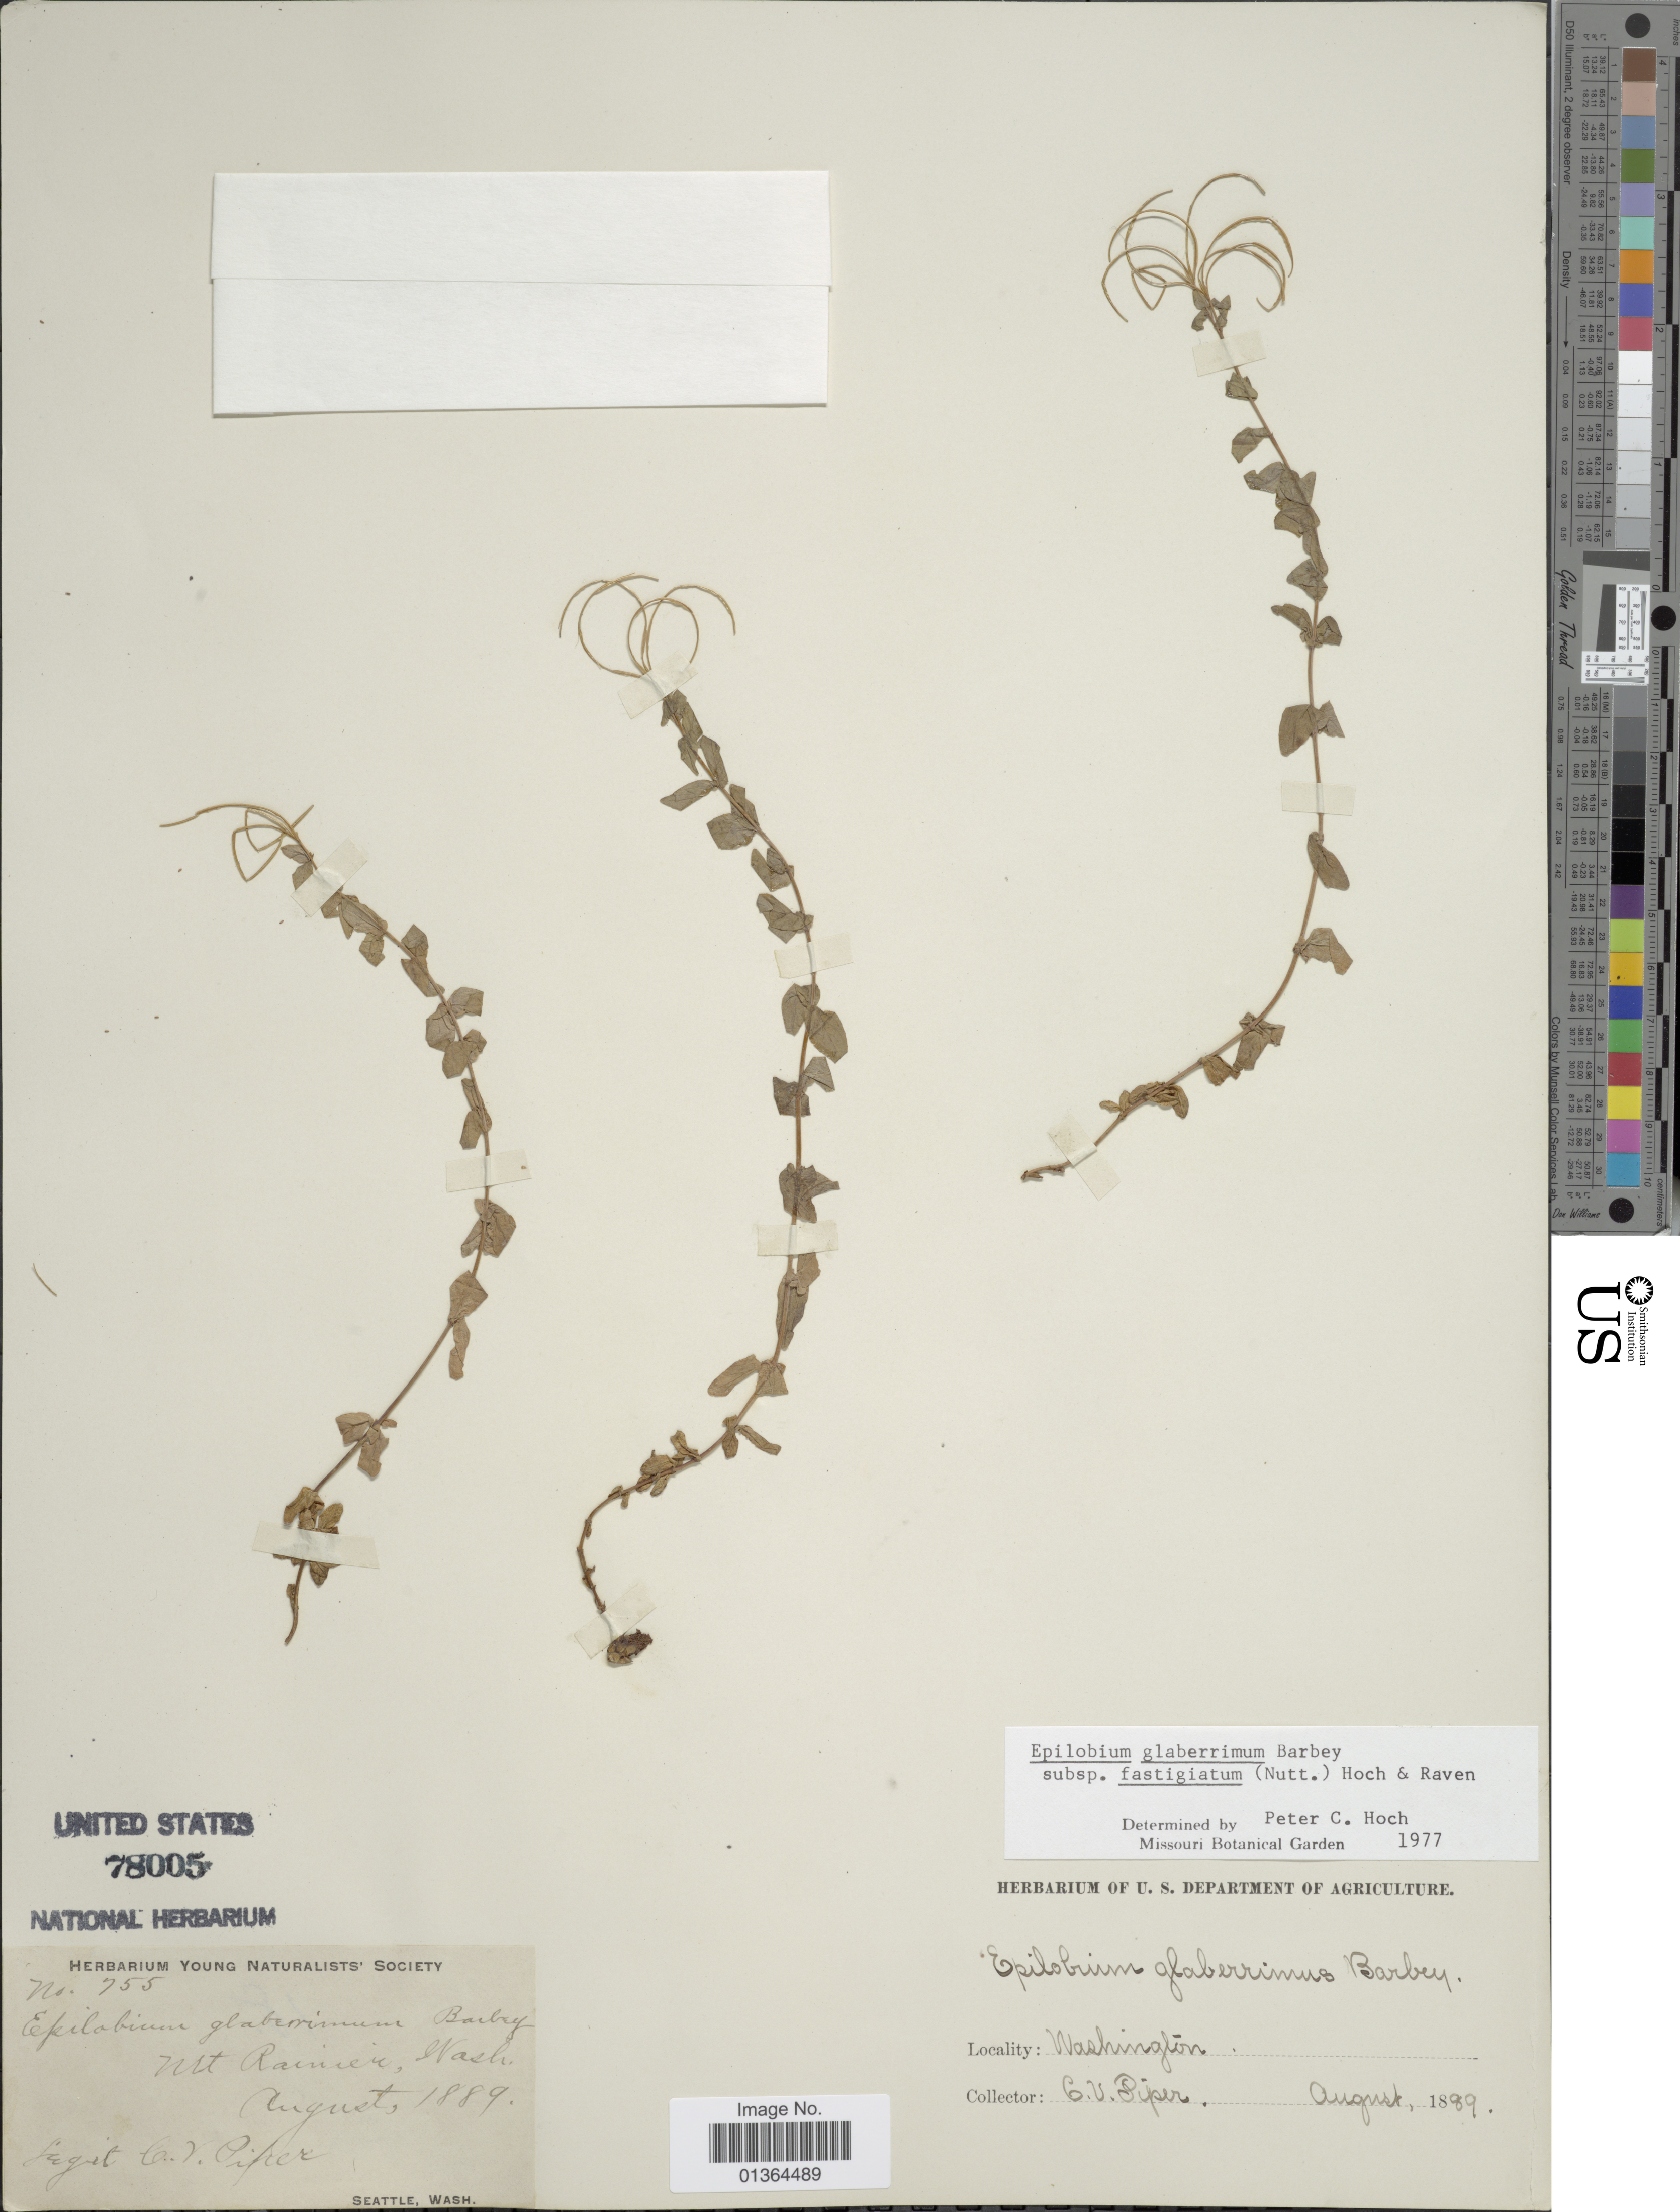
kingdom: Plantae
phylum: Tracheophyta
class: Magnoliopsida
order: Myrtales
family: Onagraceae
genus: Epilobium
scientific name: Epilobium glaberrimum subsp. fastigiatum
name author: (Nutt.) Hoch & P.H. Raven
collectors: C. V. Piper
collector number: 755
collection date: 1889-08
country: United States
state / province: Washington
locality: Mt. Rainier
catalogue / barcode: US 78005